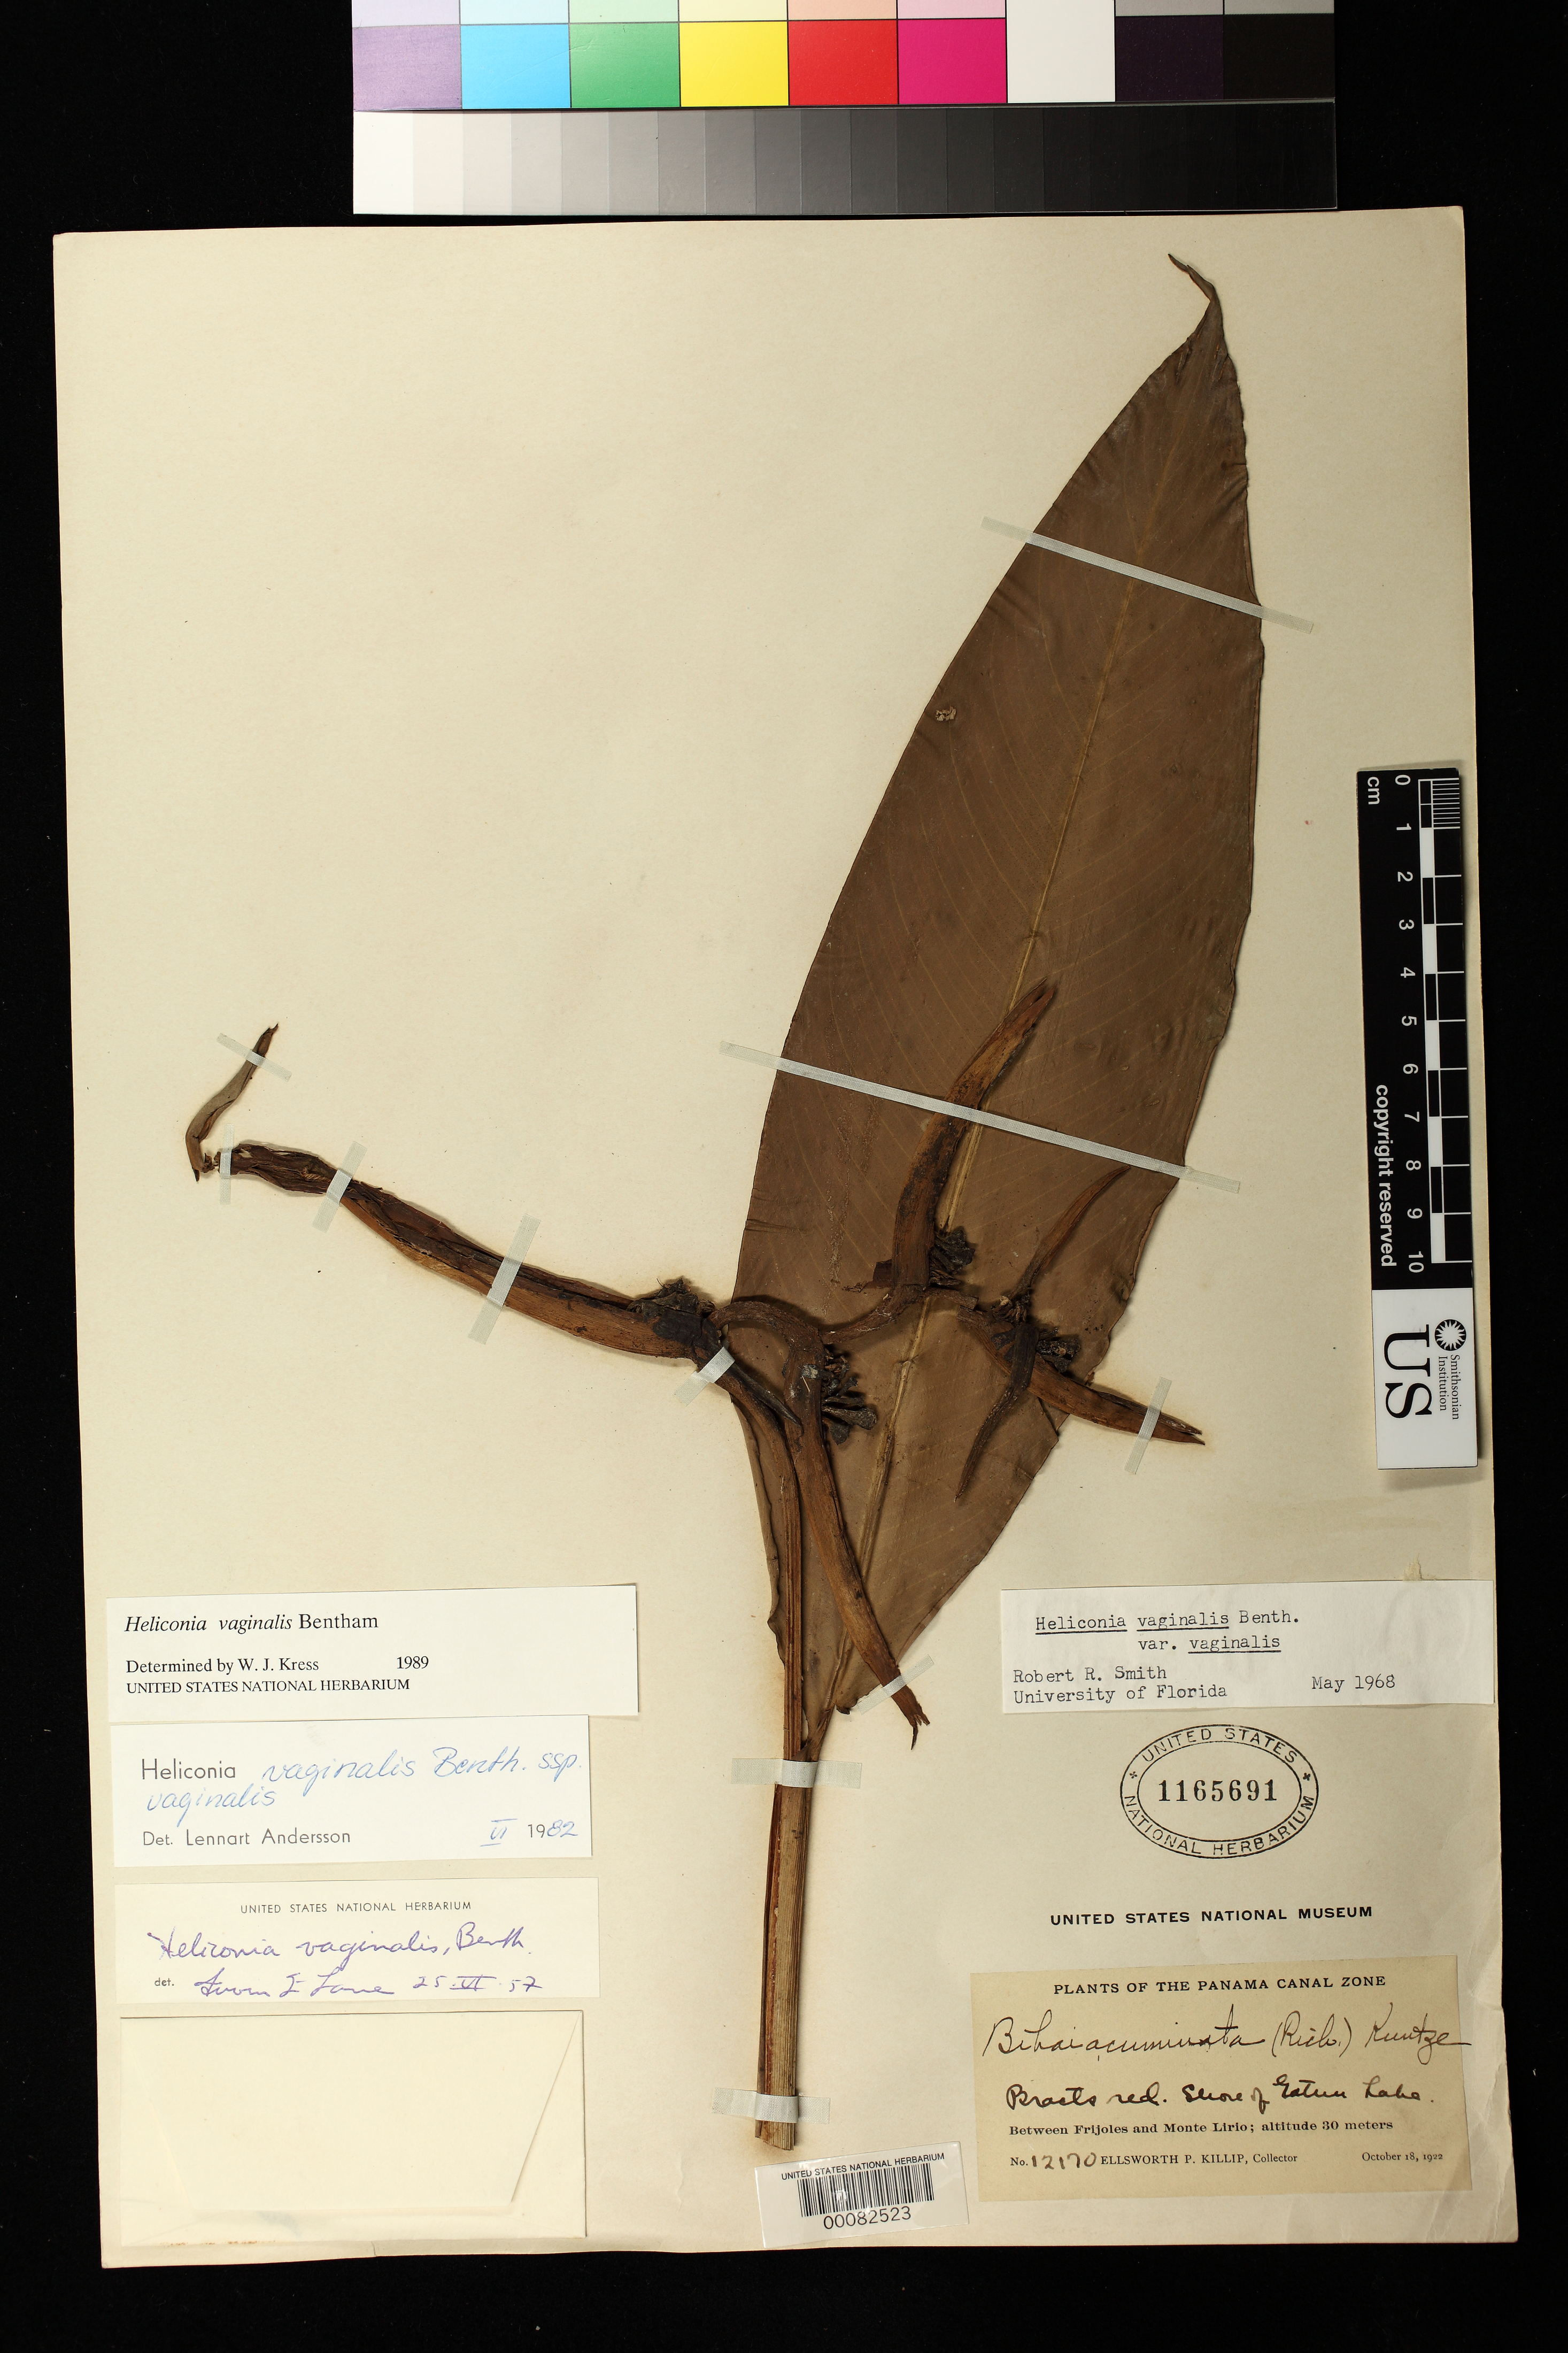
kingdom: Plantae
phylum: Tracheophyta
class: Liliopsida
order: Zingiberales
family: Heliconiaceae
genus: Heliconia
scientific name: Heliconia vaginalis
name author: Benth.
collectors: E. P. Killip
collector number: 12170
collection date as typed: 18 Oct 1922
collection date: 1922-10-18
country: Panama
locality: Between Frijoles and Monte Lirio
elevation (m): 30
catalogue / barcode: US 1165691